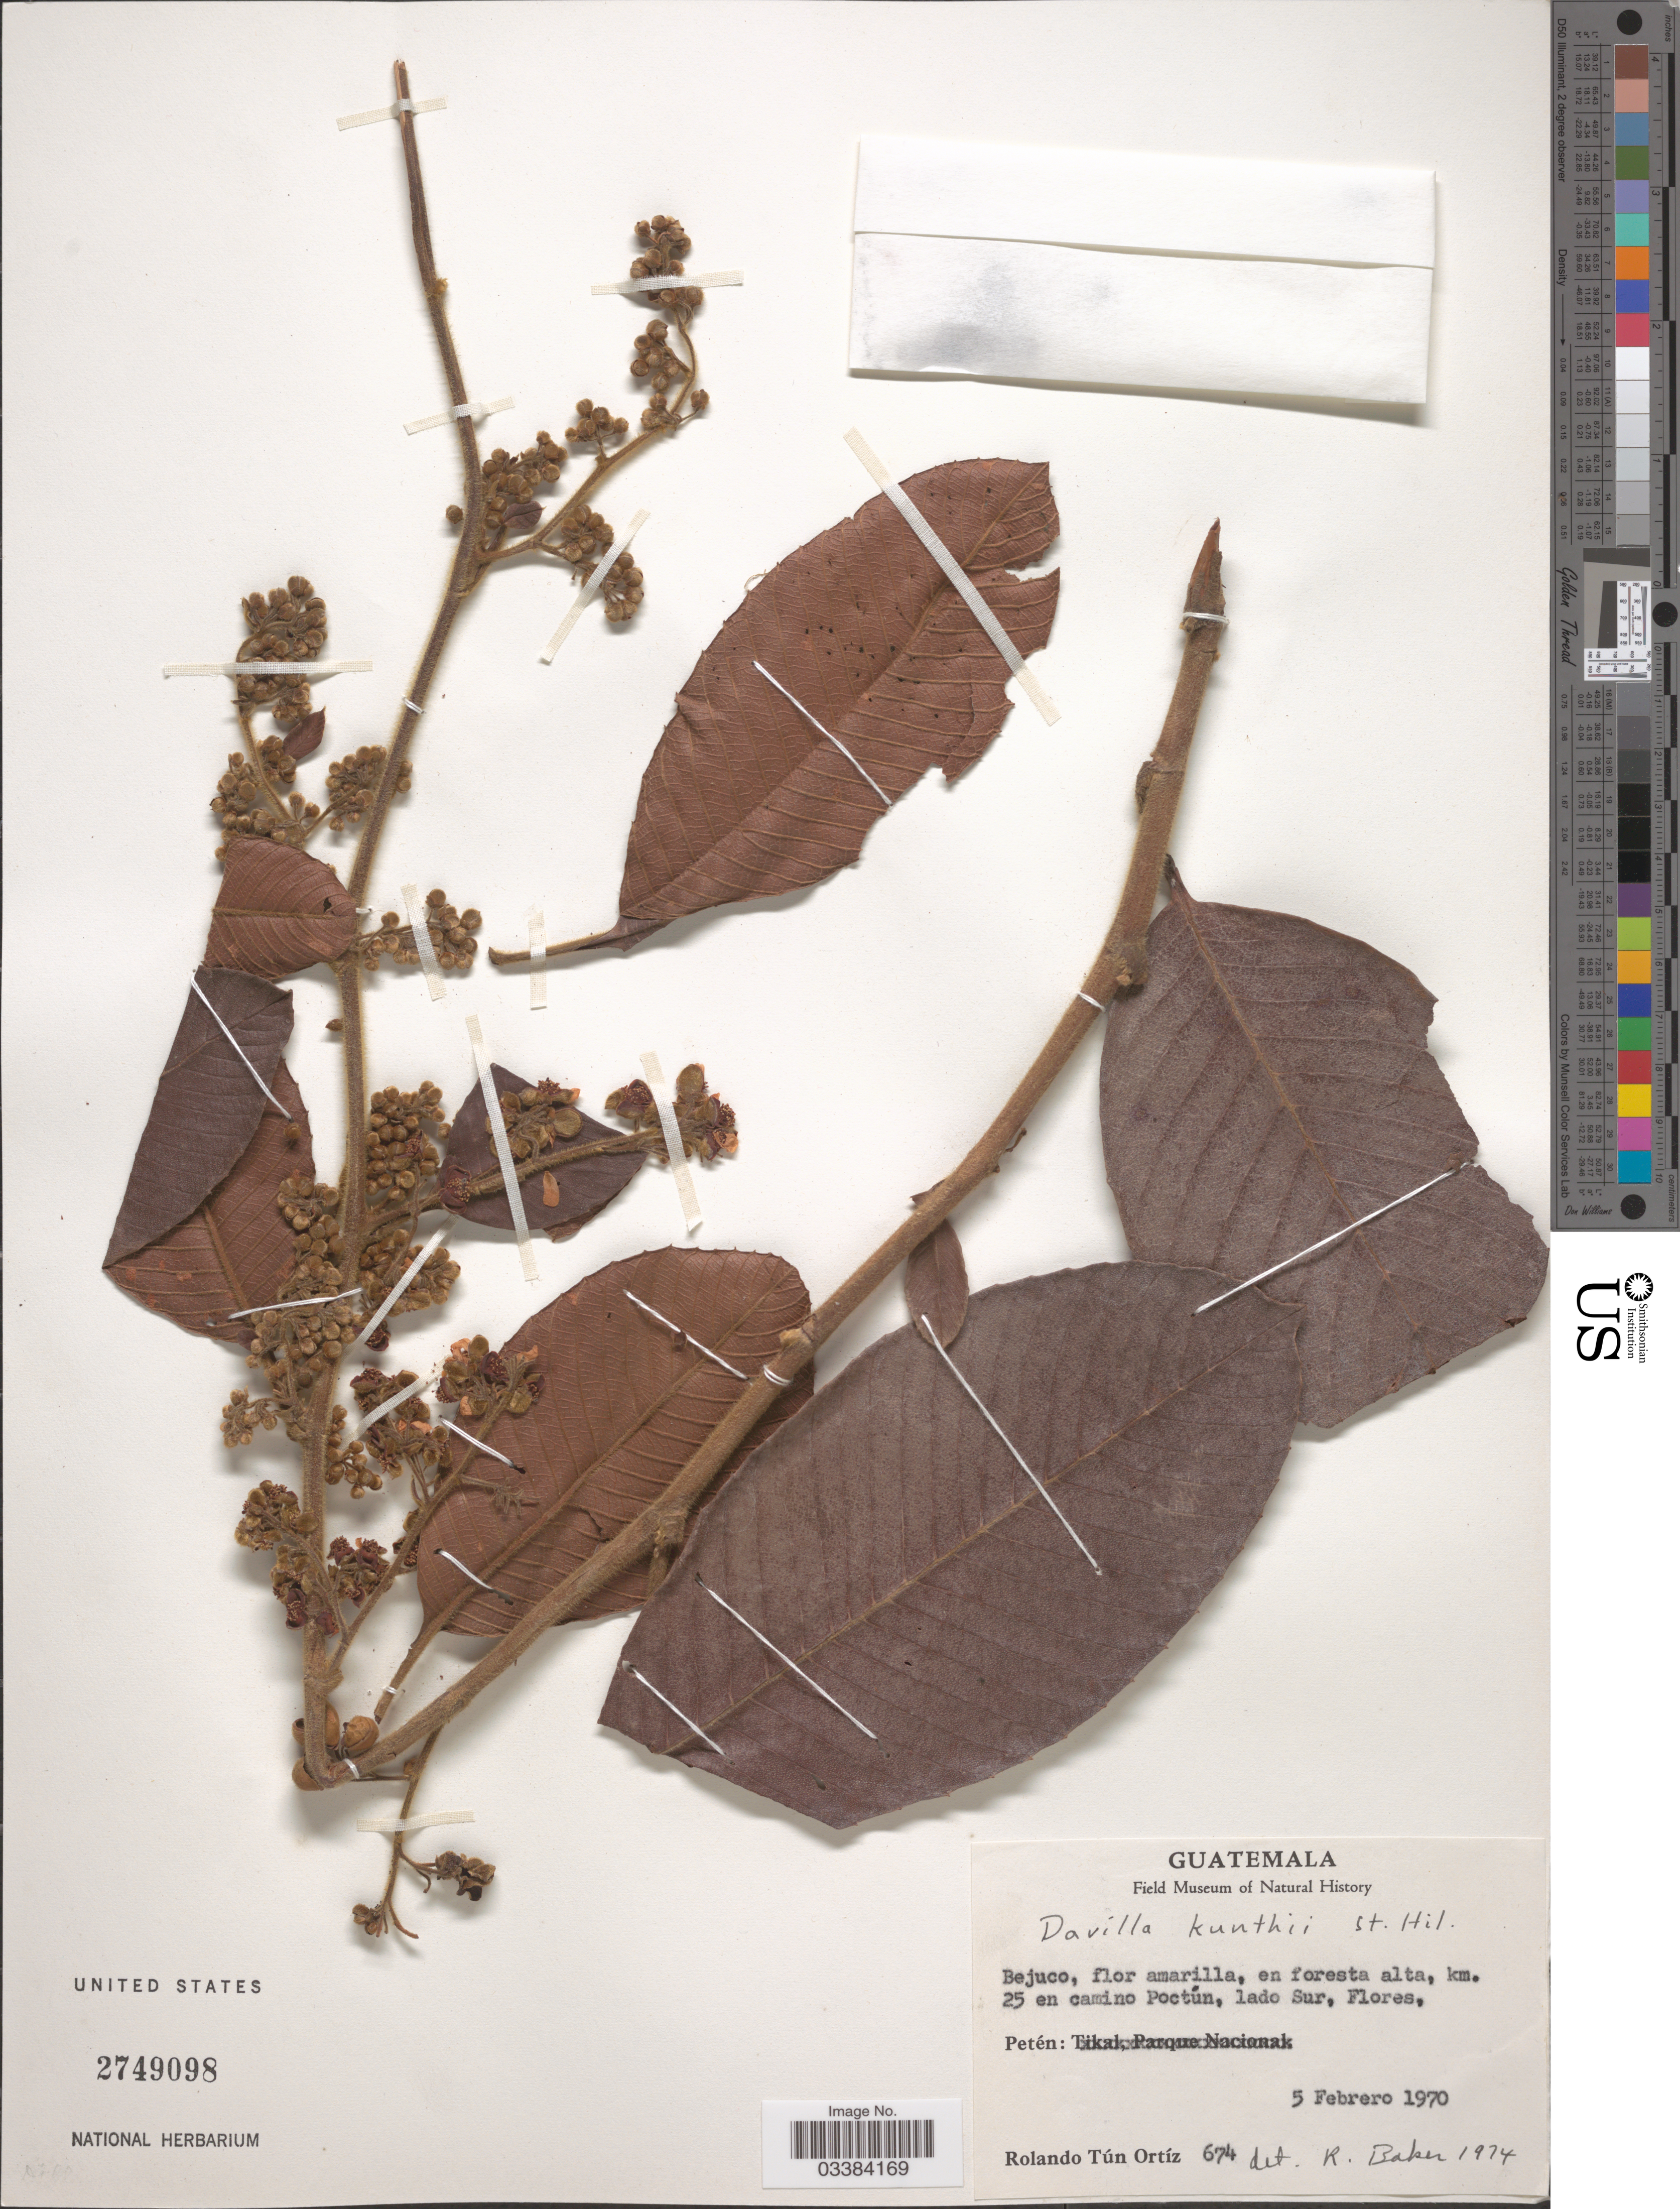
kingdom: Plantae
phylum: Tracheophyta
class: Magnoliopsida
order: Dilleniales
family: Dilleniaceae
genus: Davilla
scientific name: Davilla kunthii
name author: A. St.-Hil.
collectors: R. T. Ortíz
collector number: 674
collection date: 1970-02-05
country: Guatemala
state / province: El Petén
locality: En foresta alta, km. 25 en camino Poctún, lado Sur, Flores, Petén.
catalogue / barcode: US 2749098